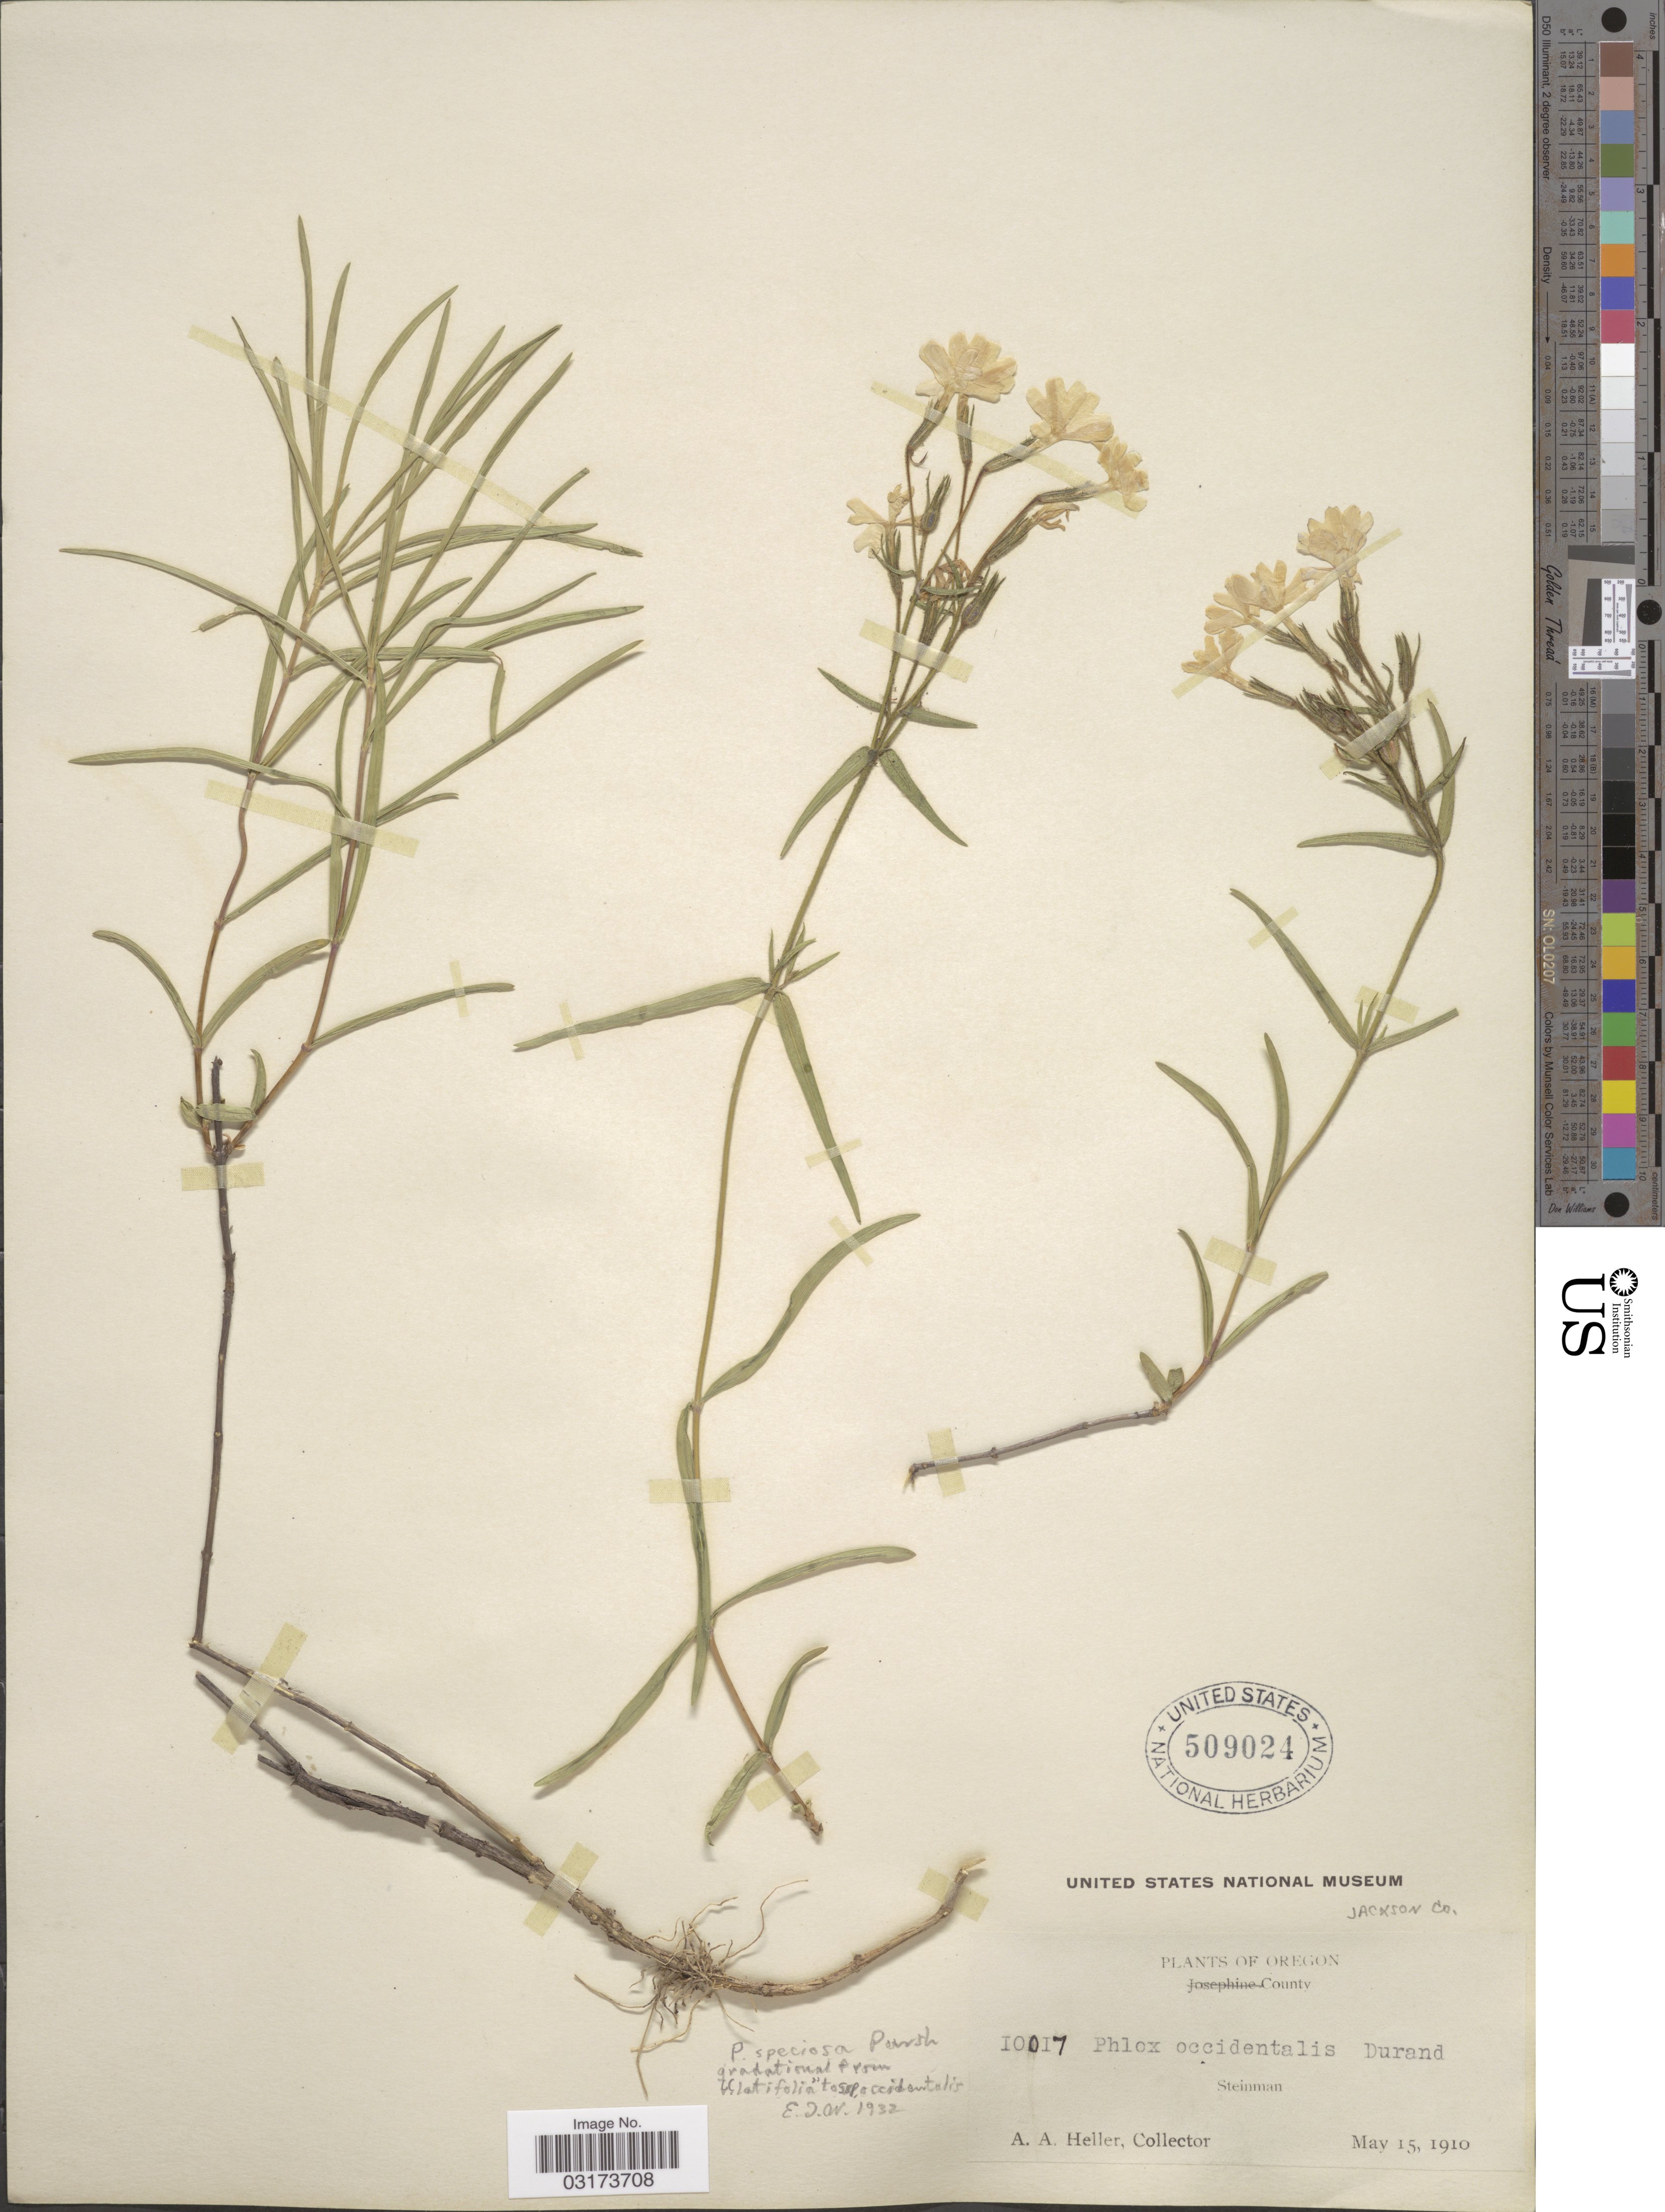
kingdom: Plantae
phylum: Tracheophyta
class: Magnoliopsida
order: Ericales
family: Polemoniaceae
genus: Phlox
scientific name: Phlox speciosa subsp. occidentalis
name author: (Durand ex Torr.) Wherry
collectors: A. A. Heller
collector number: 10017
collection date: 1910-05-15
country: United States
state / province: Oregon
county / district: Jackson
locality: Jackson Co. Steinman.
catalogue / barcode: US 509024